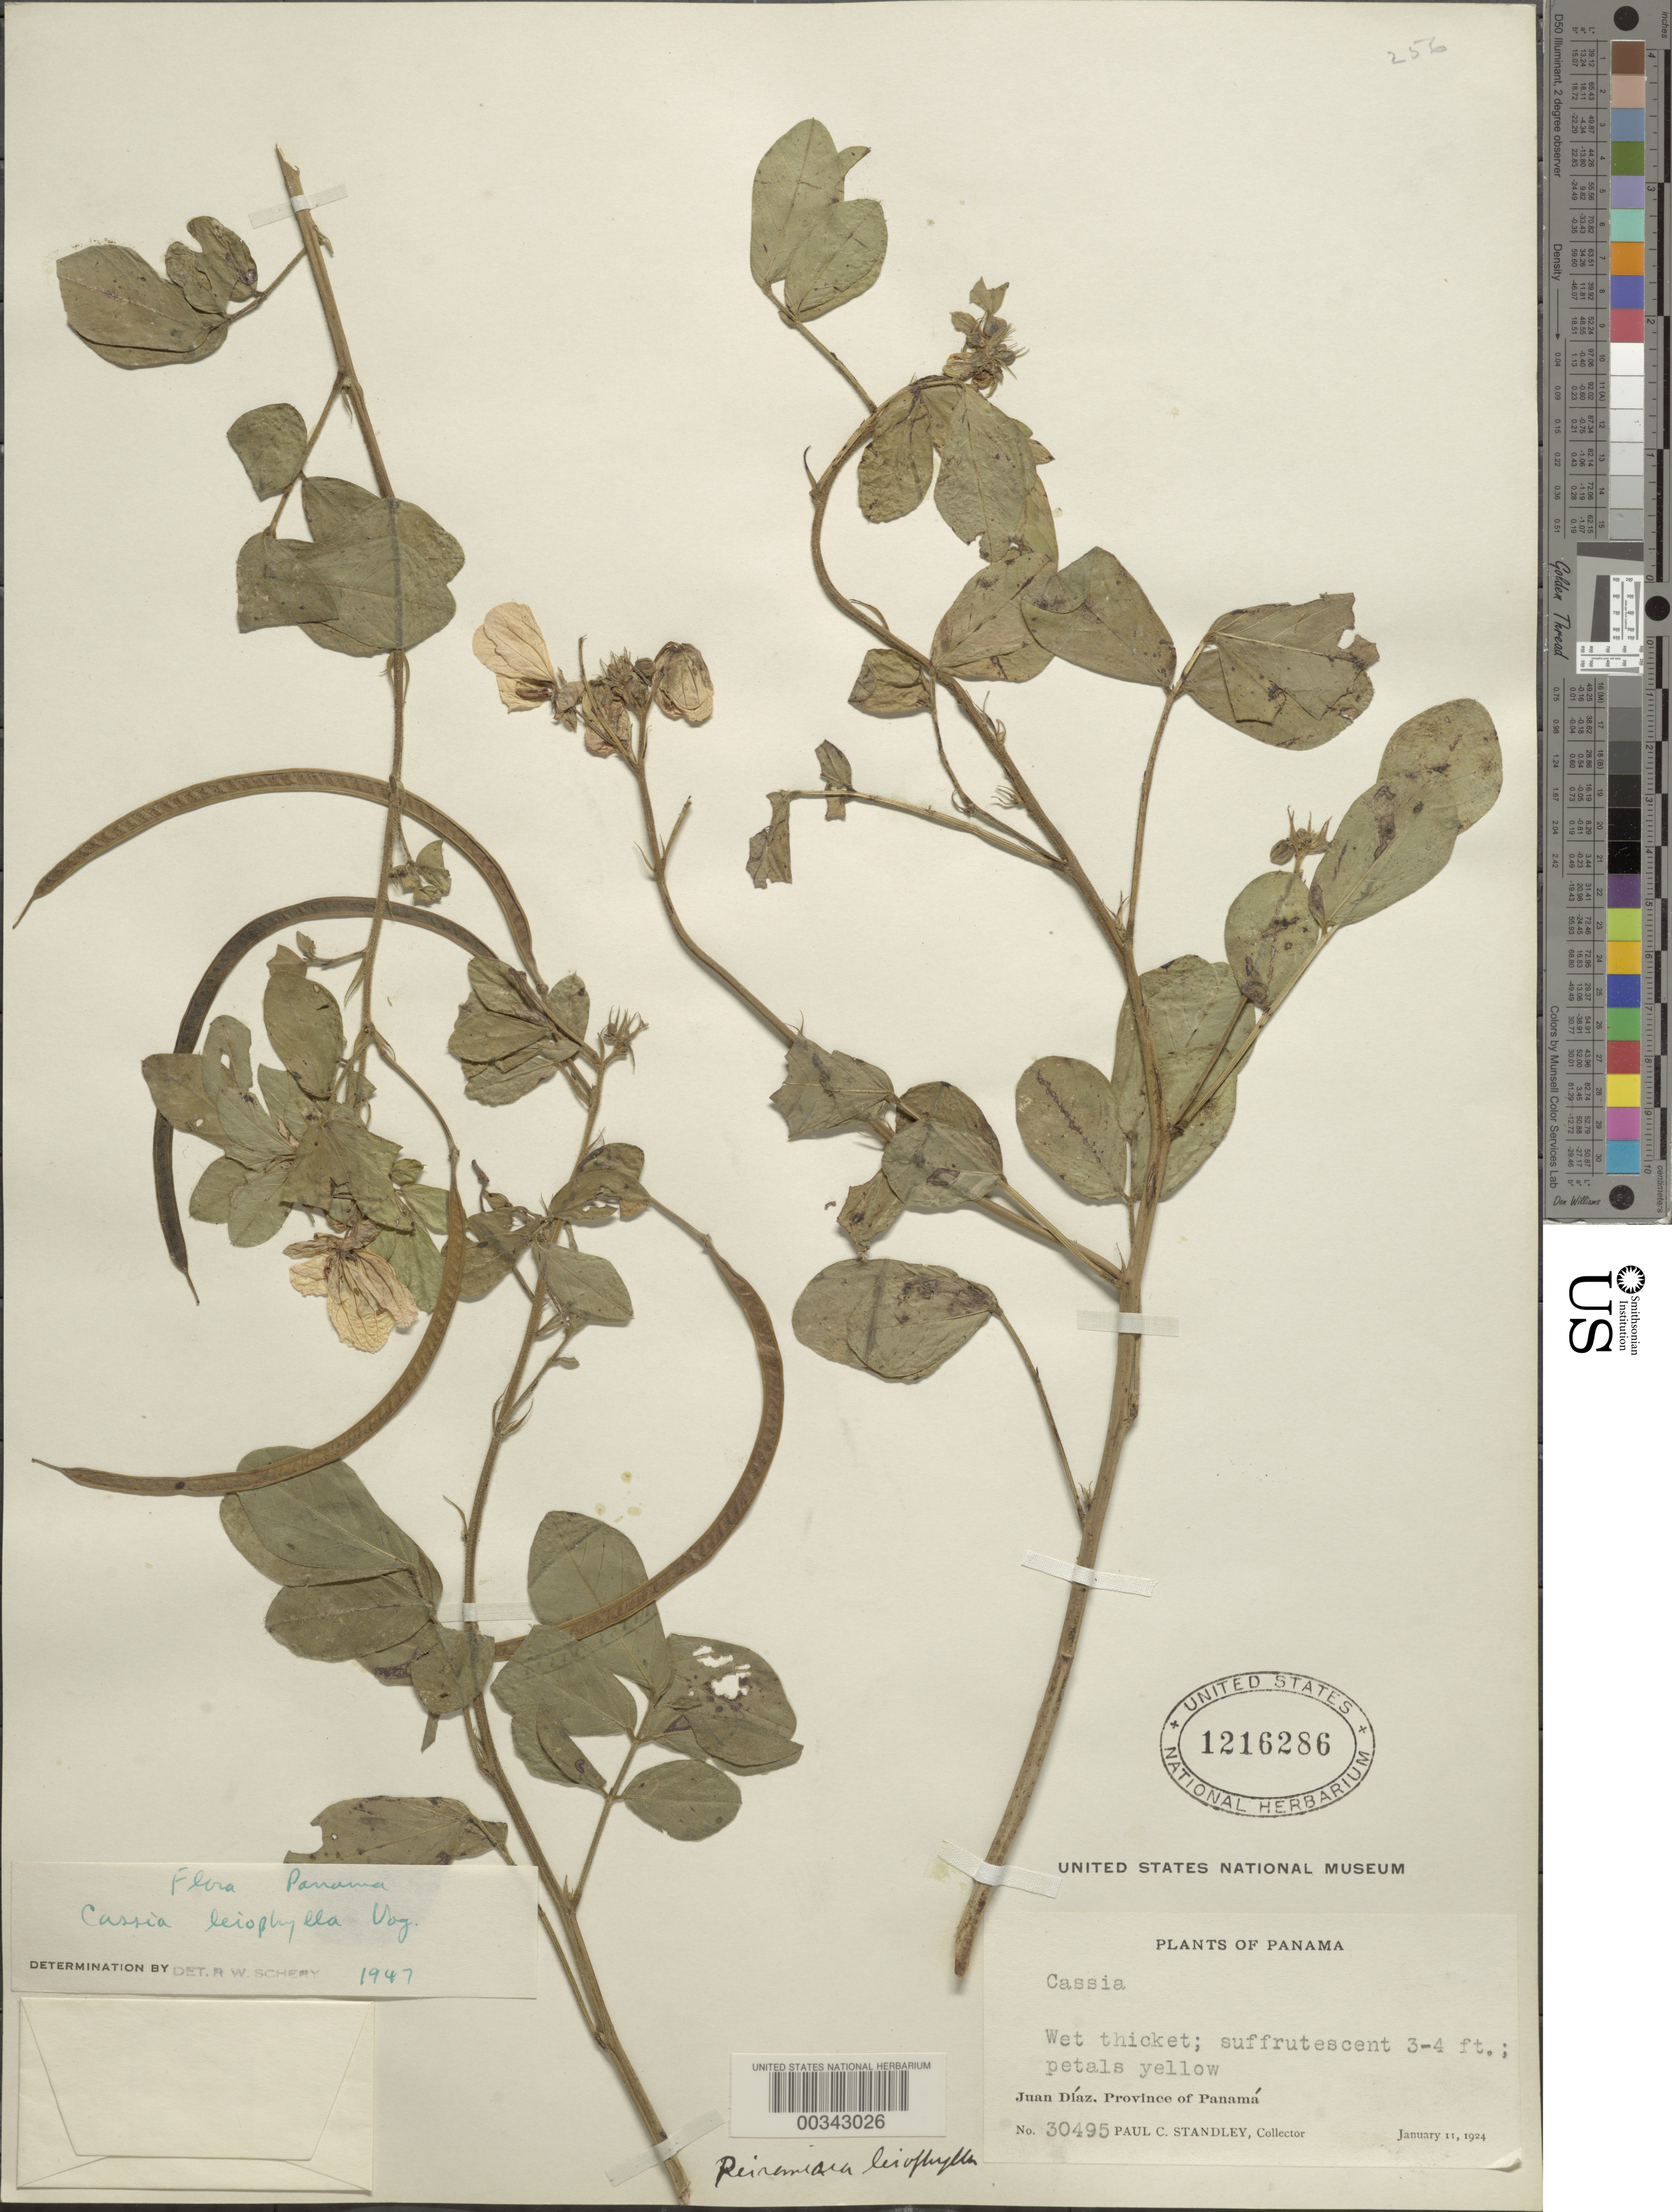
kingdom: Plantae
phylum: Tracheophyta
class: Magnoliopsida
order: Fabales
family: Fabaceae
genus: Senna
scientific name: Senna leiophylla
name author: (Vogel) H.S. Irwin & Barneby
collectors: P. C. Standley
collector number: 30495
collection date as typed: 11 Jan 1924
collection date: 1924-01-11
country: Panama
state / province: Panamá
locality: Juan Diaz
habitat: Wet thicket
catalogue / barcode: US 1216286